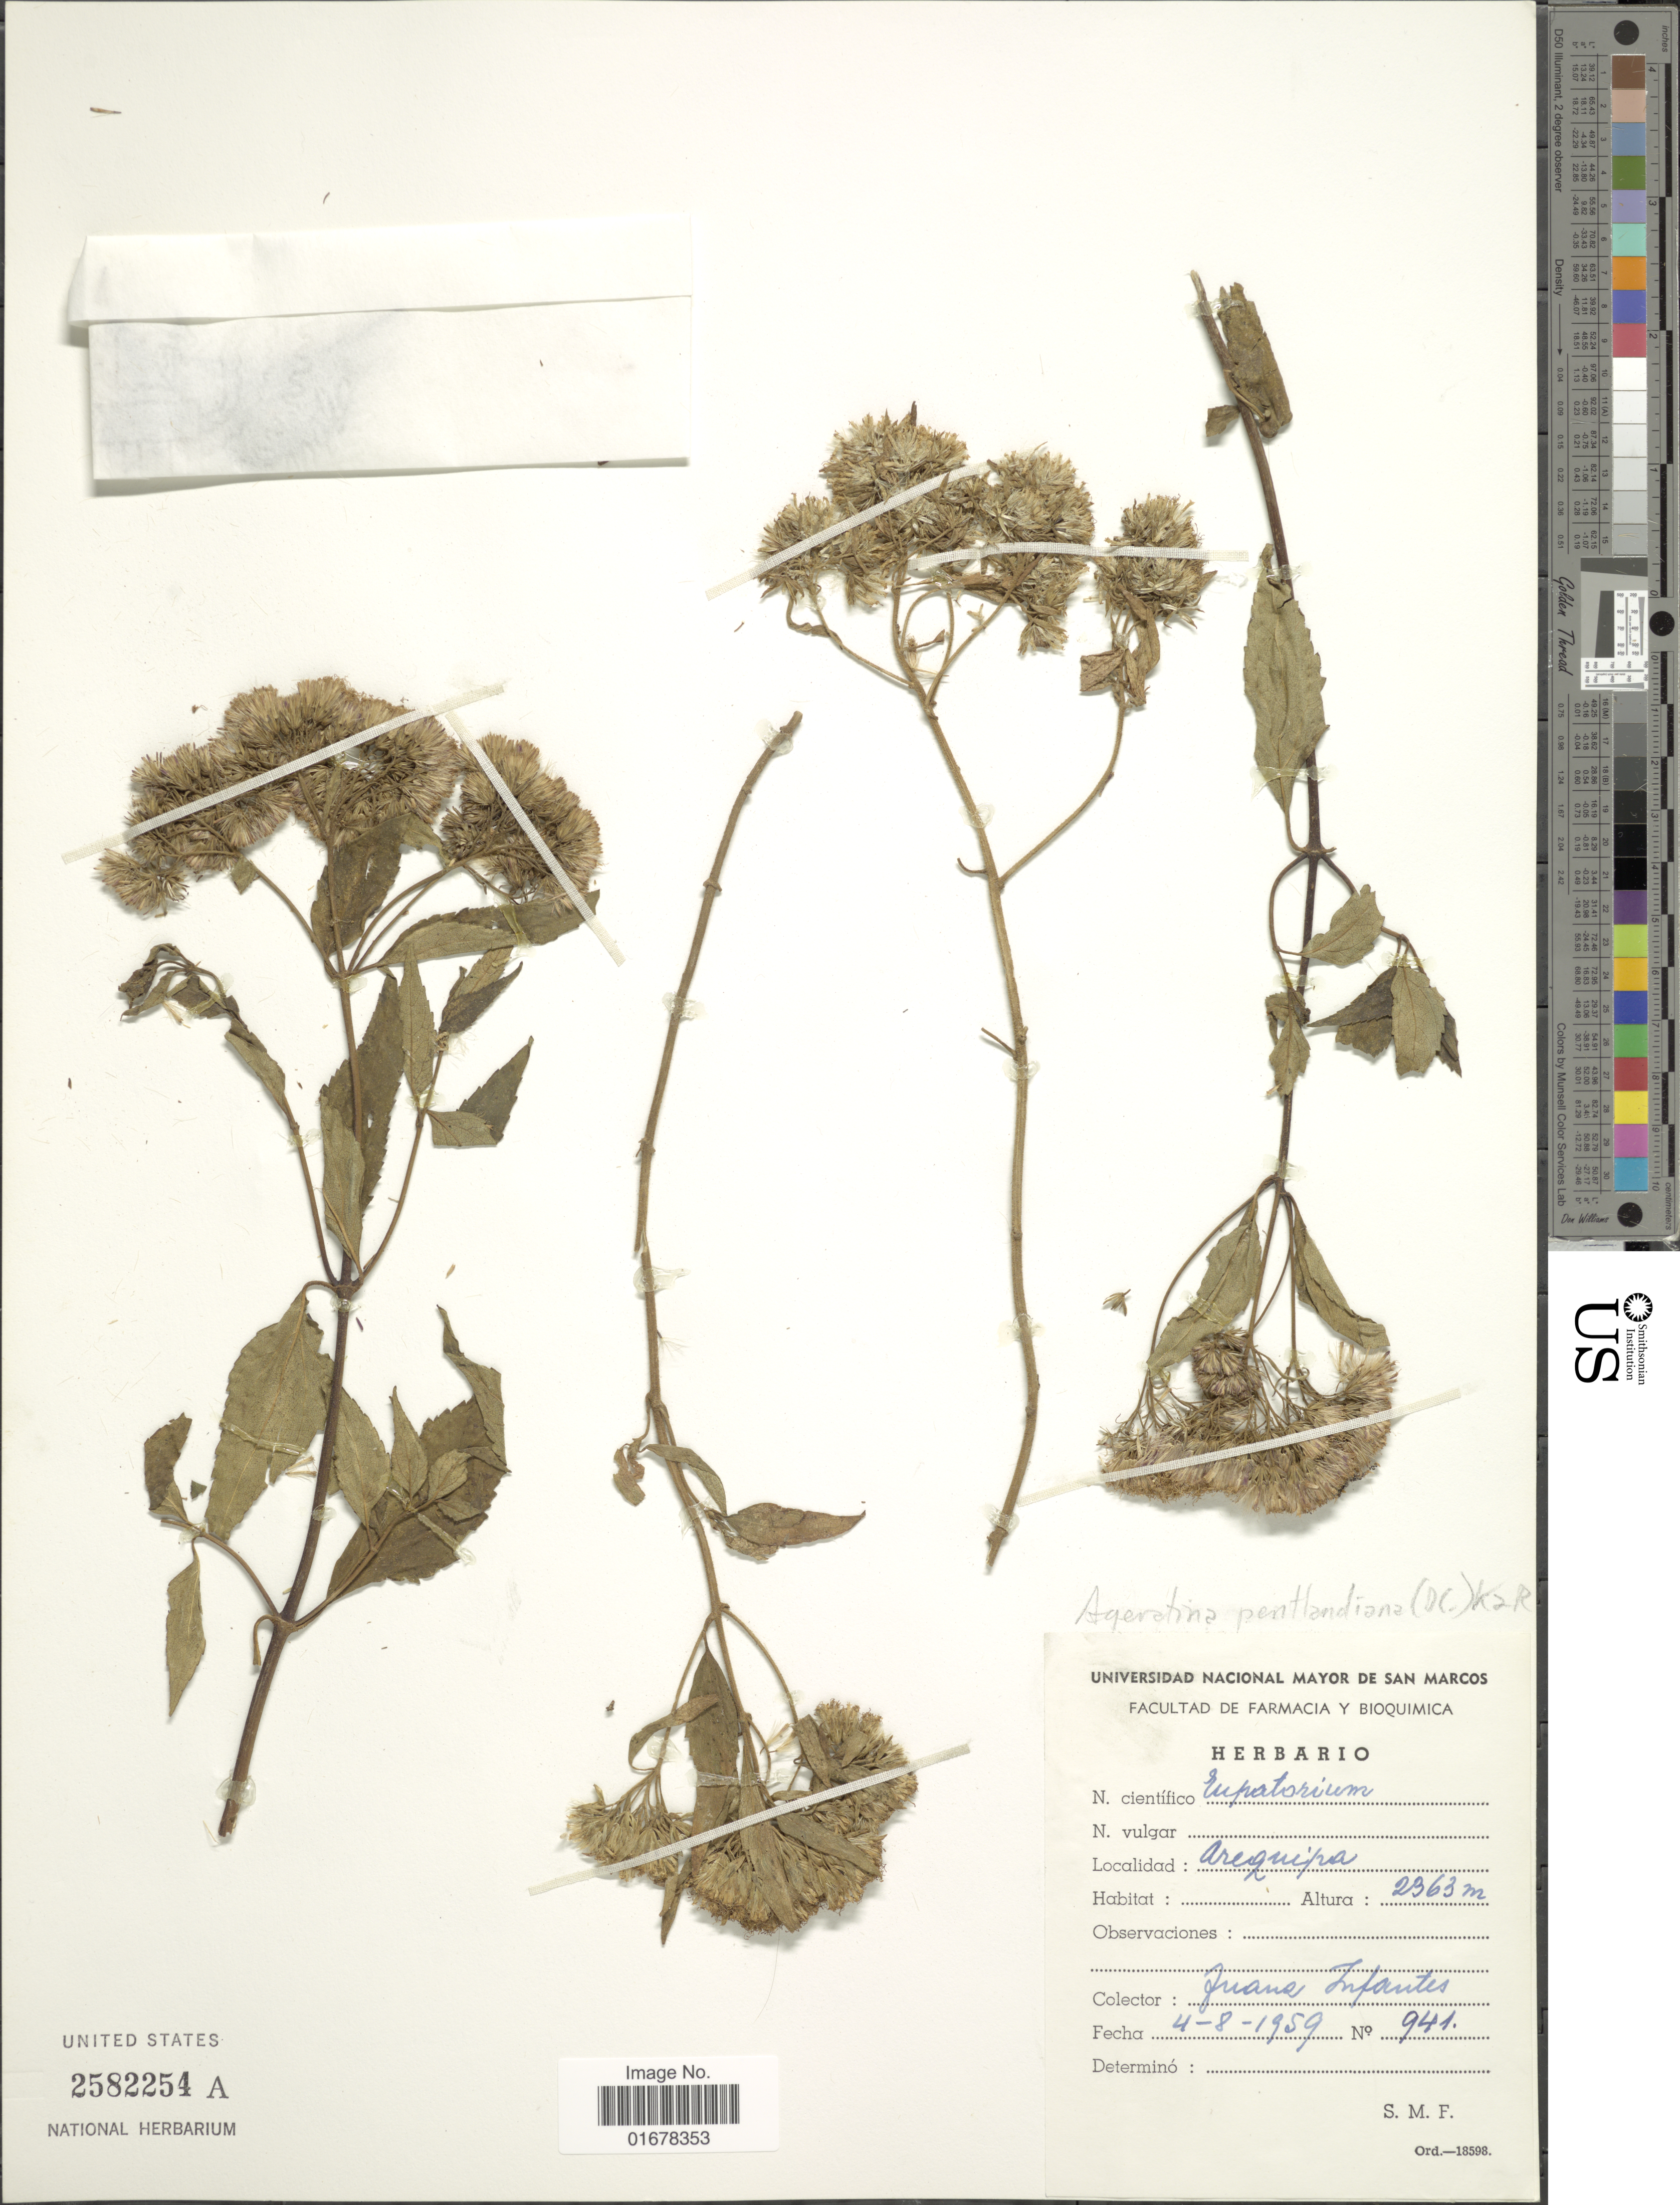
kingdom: Plantae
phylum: Tracheophyta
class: Magnoliopsida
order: Asterales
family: Asteraceae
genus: Ageratina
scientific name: Ageratina pentlandiana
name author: (DC.) R.M. King & H. Rob.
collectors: J. Infantes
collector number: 941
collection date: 1959-08-04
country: Peru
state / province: Arequipa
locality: Arequipa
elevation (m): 2363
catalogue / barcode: US 2582254A